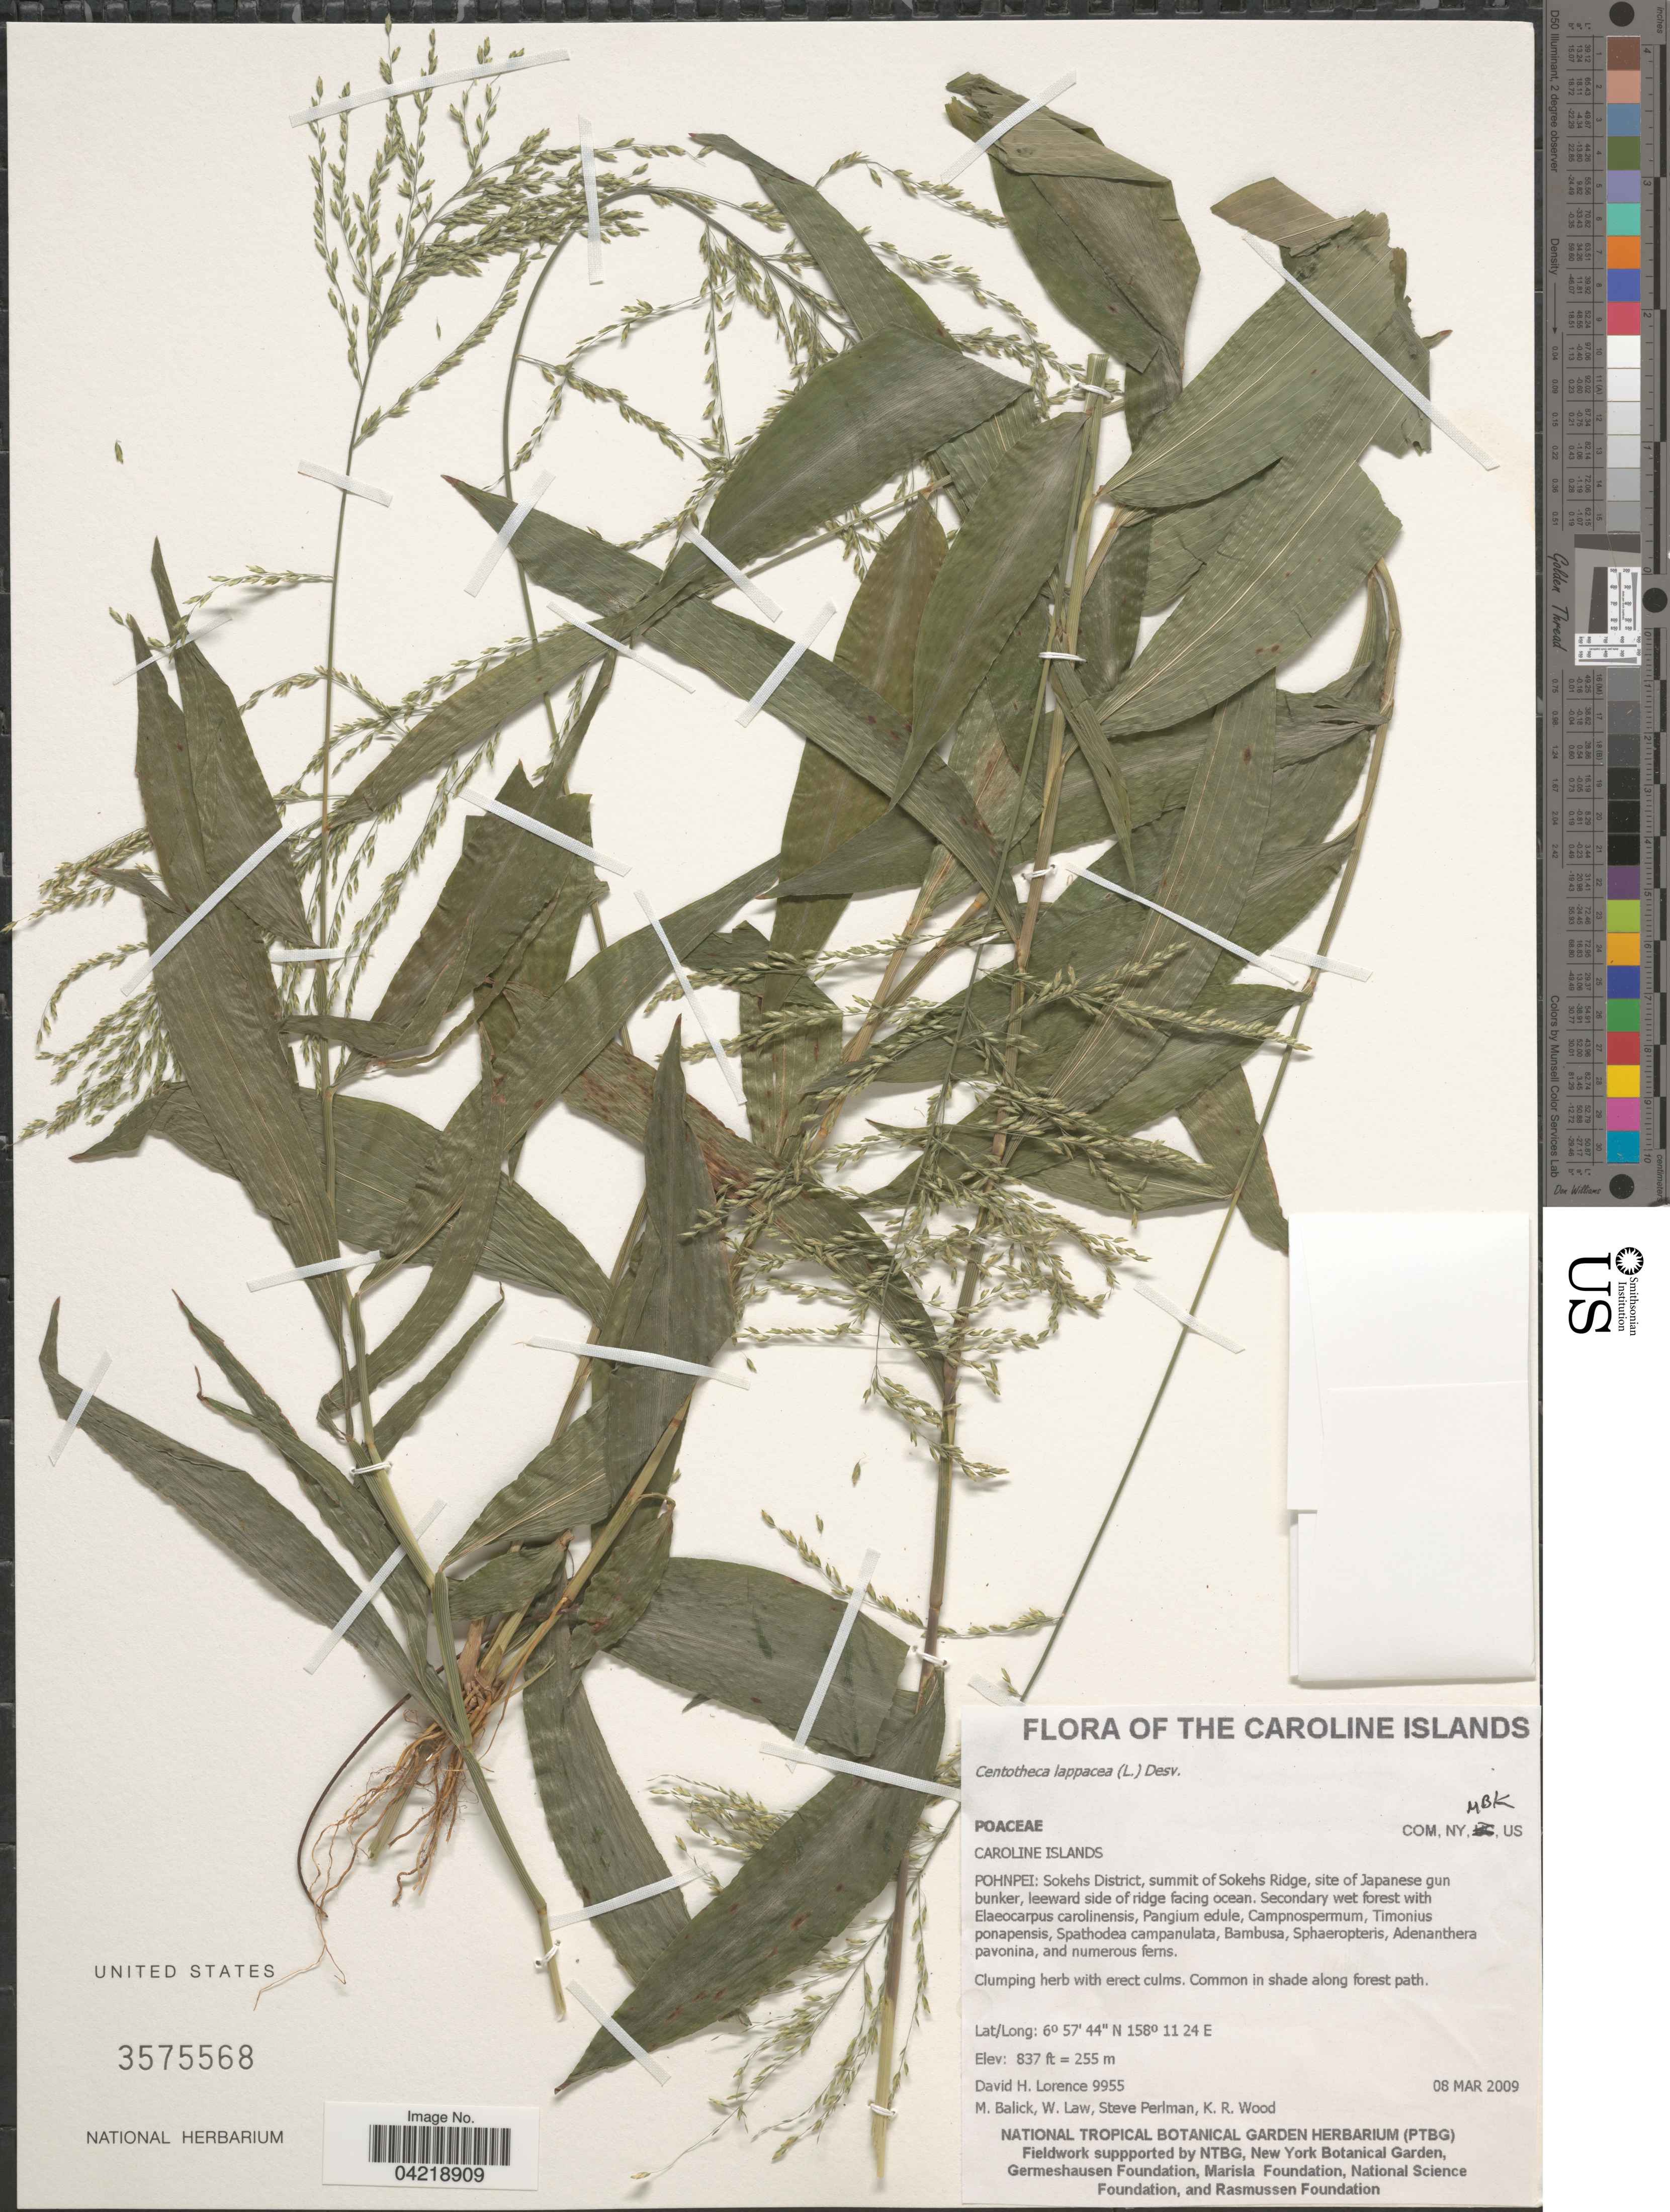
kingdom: Plantae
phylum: Tracheophyta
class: Liliopsida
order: Poales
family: Poaceae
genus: Centotheca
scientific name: Centotheca lappacea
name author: (L.) Desv.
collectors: D. Lorence, M. Balick, W. Law, S. Perlman & K. R. Wood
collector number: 9955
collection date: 2009-03-08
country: Micronesia, Federated States of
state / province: Pohnpei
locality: Caroline Islands. Sokehs District, summit of Sokehs Ridge, site of Japanese gun bunker, leeward side of ridge facing ocean. Common in shade along forest path.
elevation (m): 255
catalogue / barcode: US 3575568